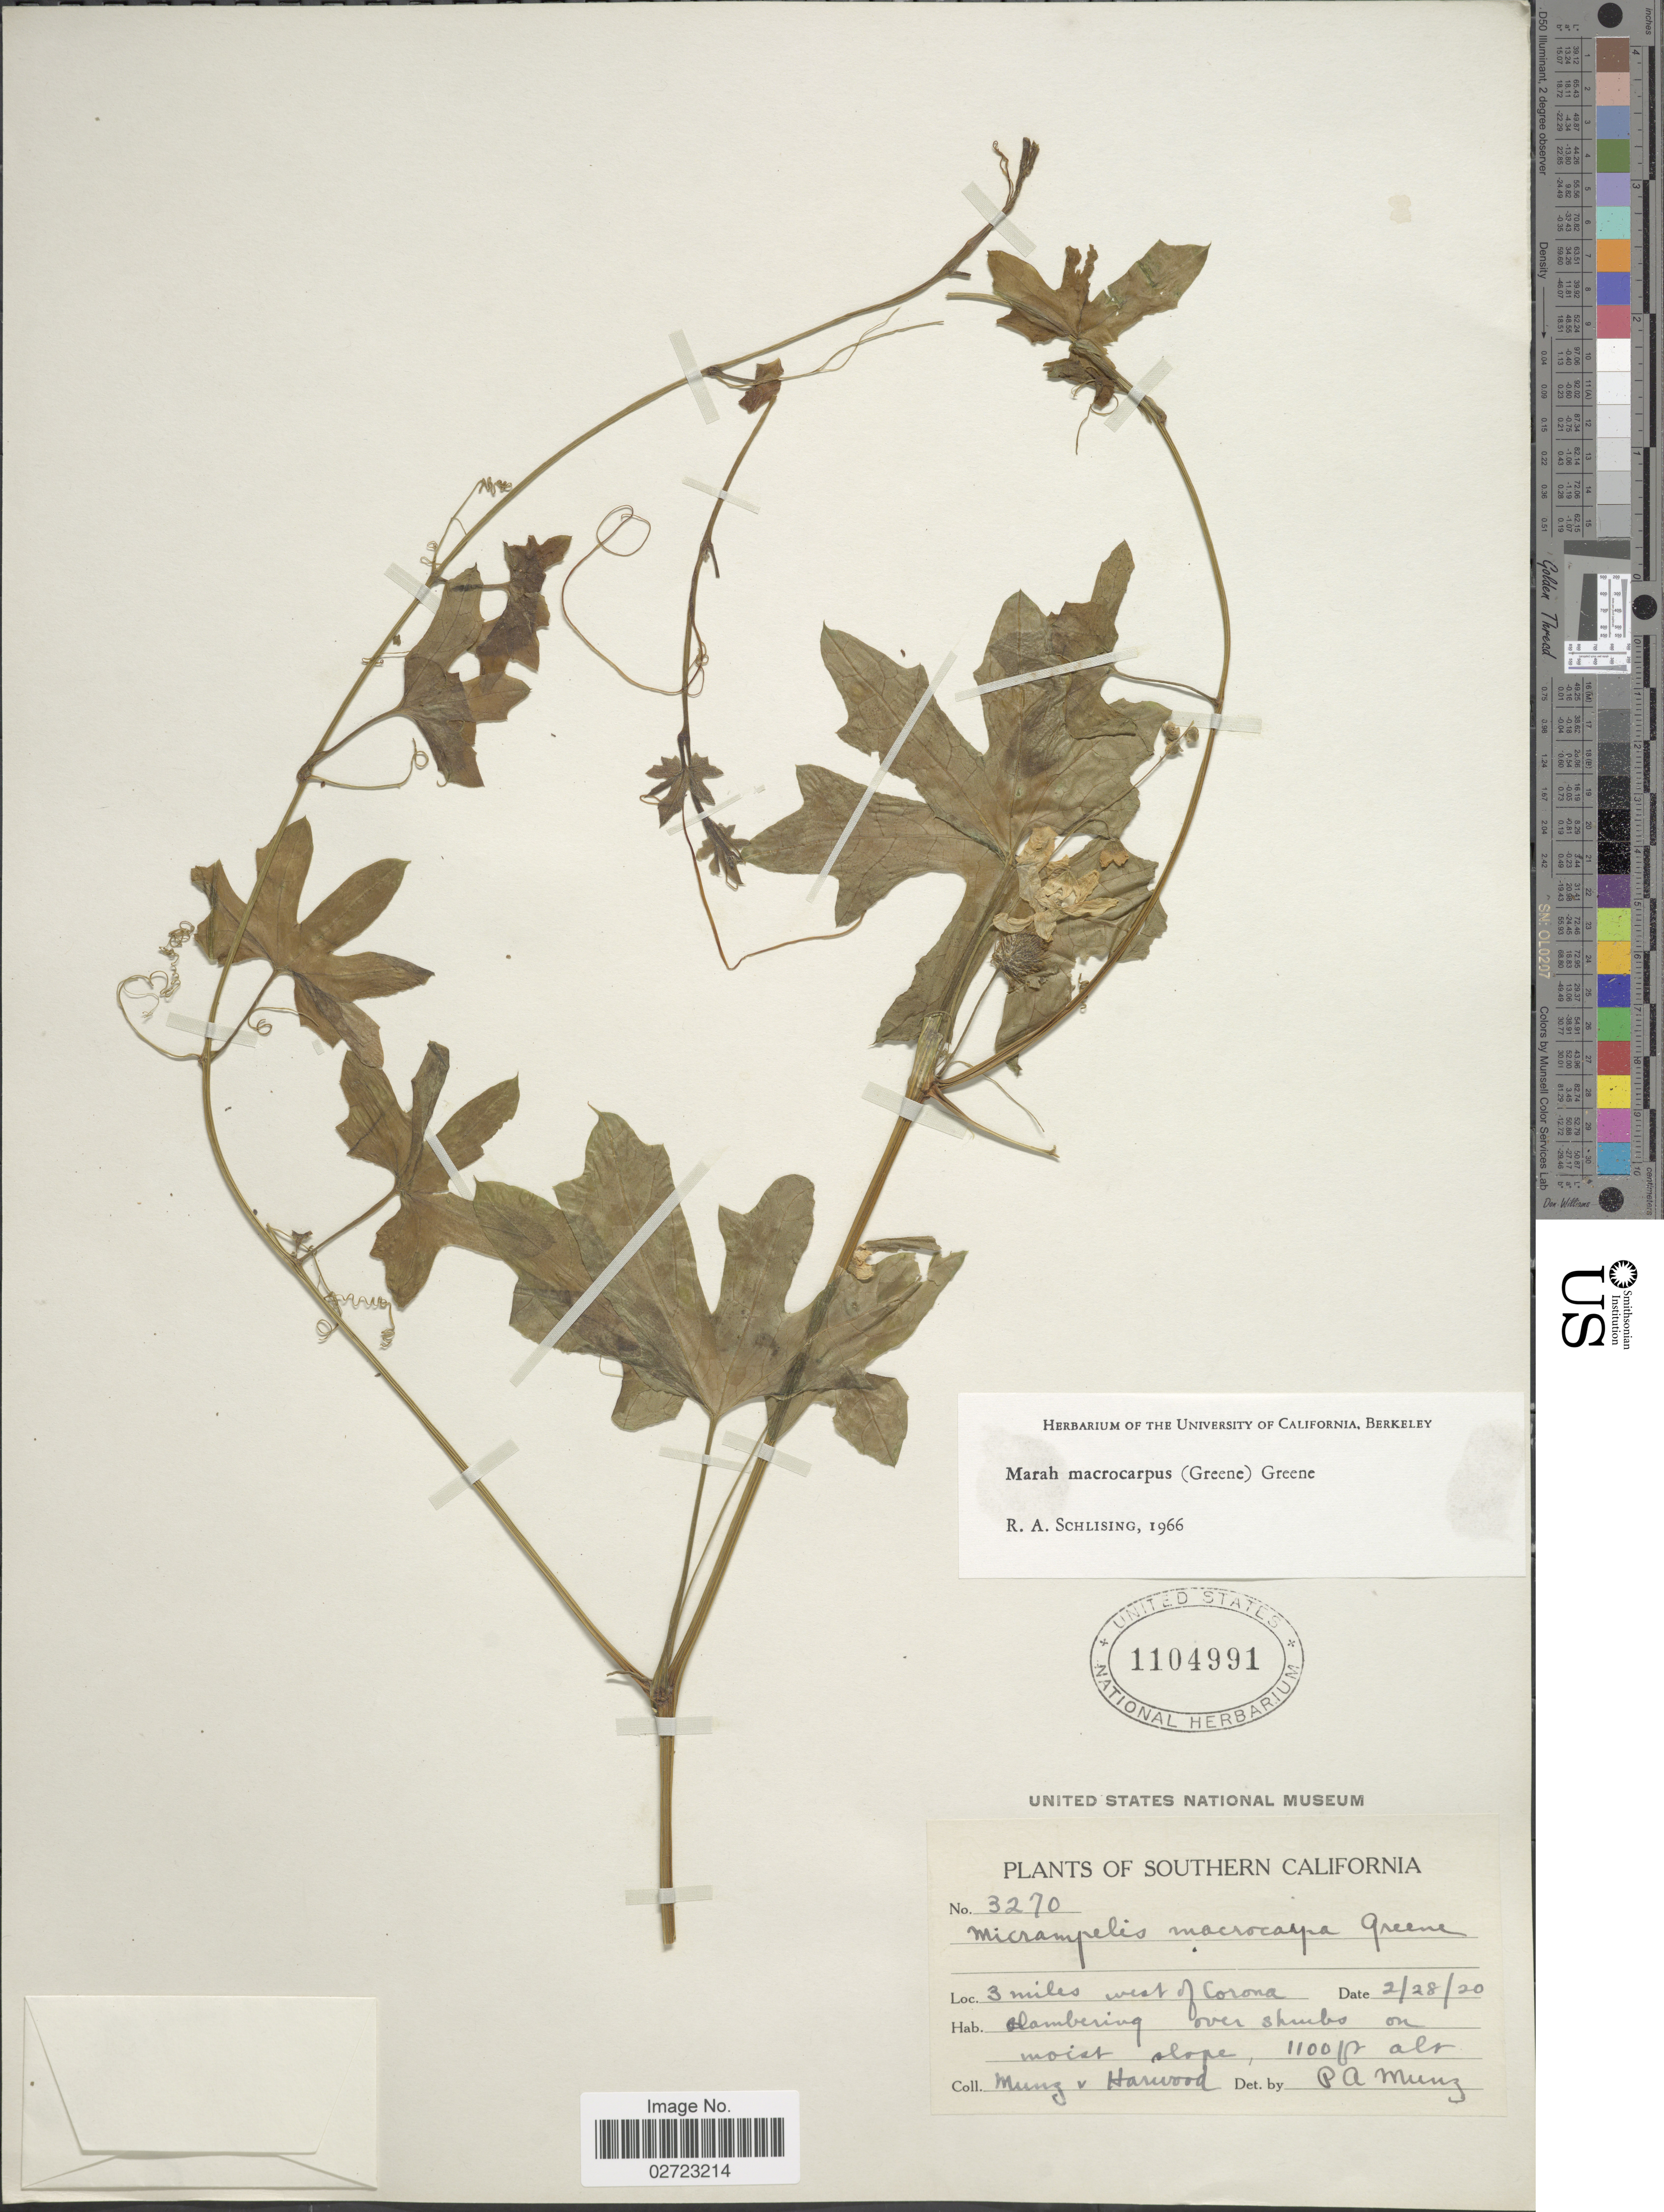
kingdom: Plantae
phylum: Tracheophyta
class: Magnoliopsida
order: Cucurbitales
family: Cucurbitaceae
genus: Marah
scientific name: Marah macrocarpa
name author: (Greene) Greene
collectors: -. Munz & Harwood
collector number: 3270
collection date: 1920-02-28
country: United States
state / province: California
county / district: Riverside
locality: Southern California, 3 miles west of Corona.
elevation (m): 335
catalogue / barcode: US 1104991